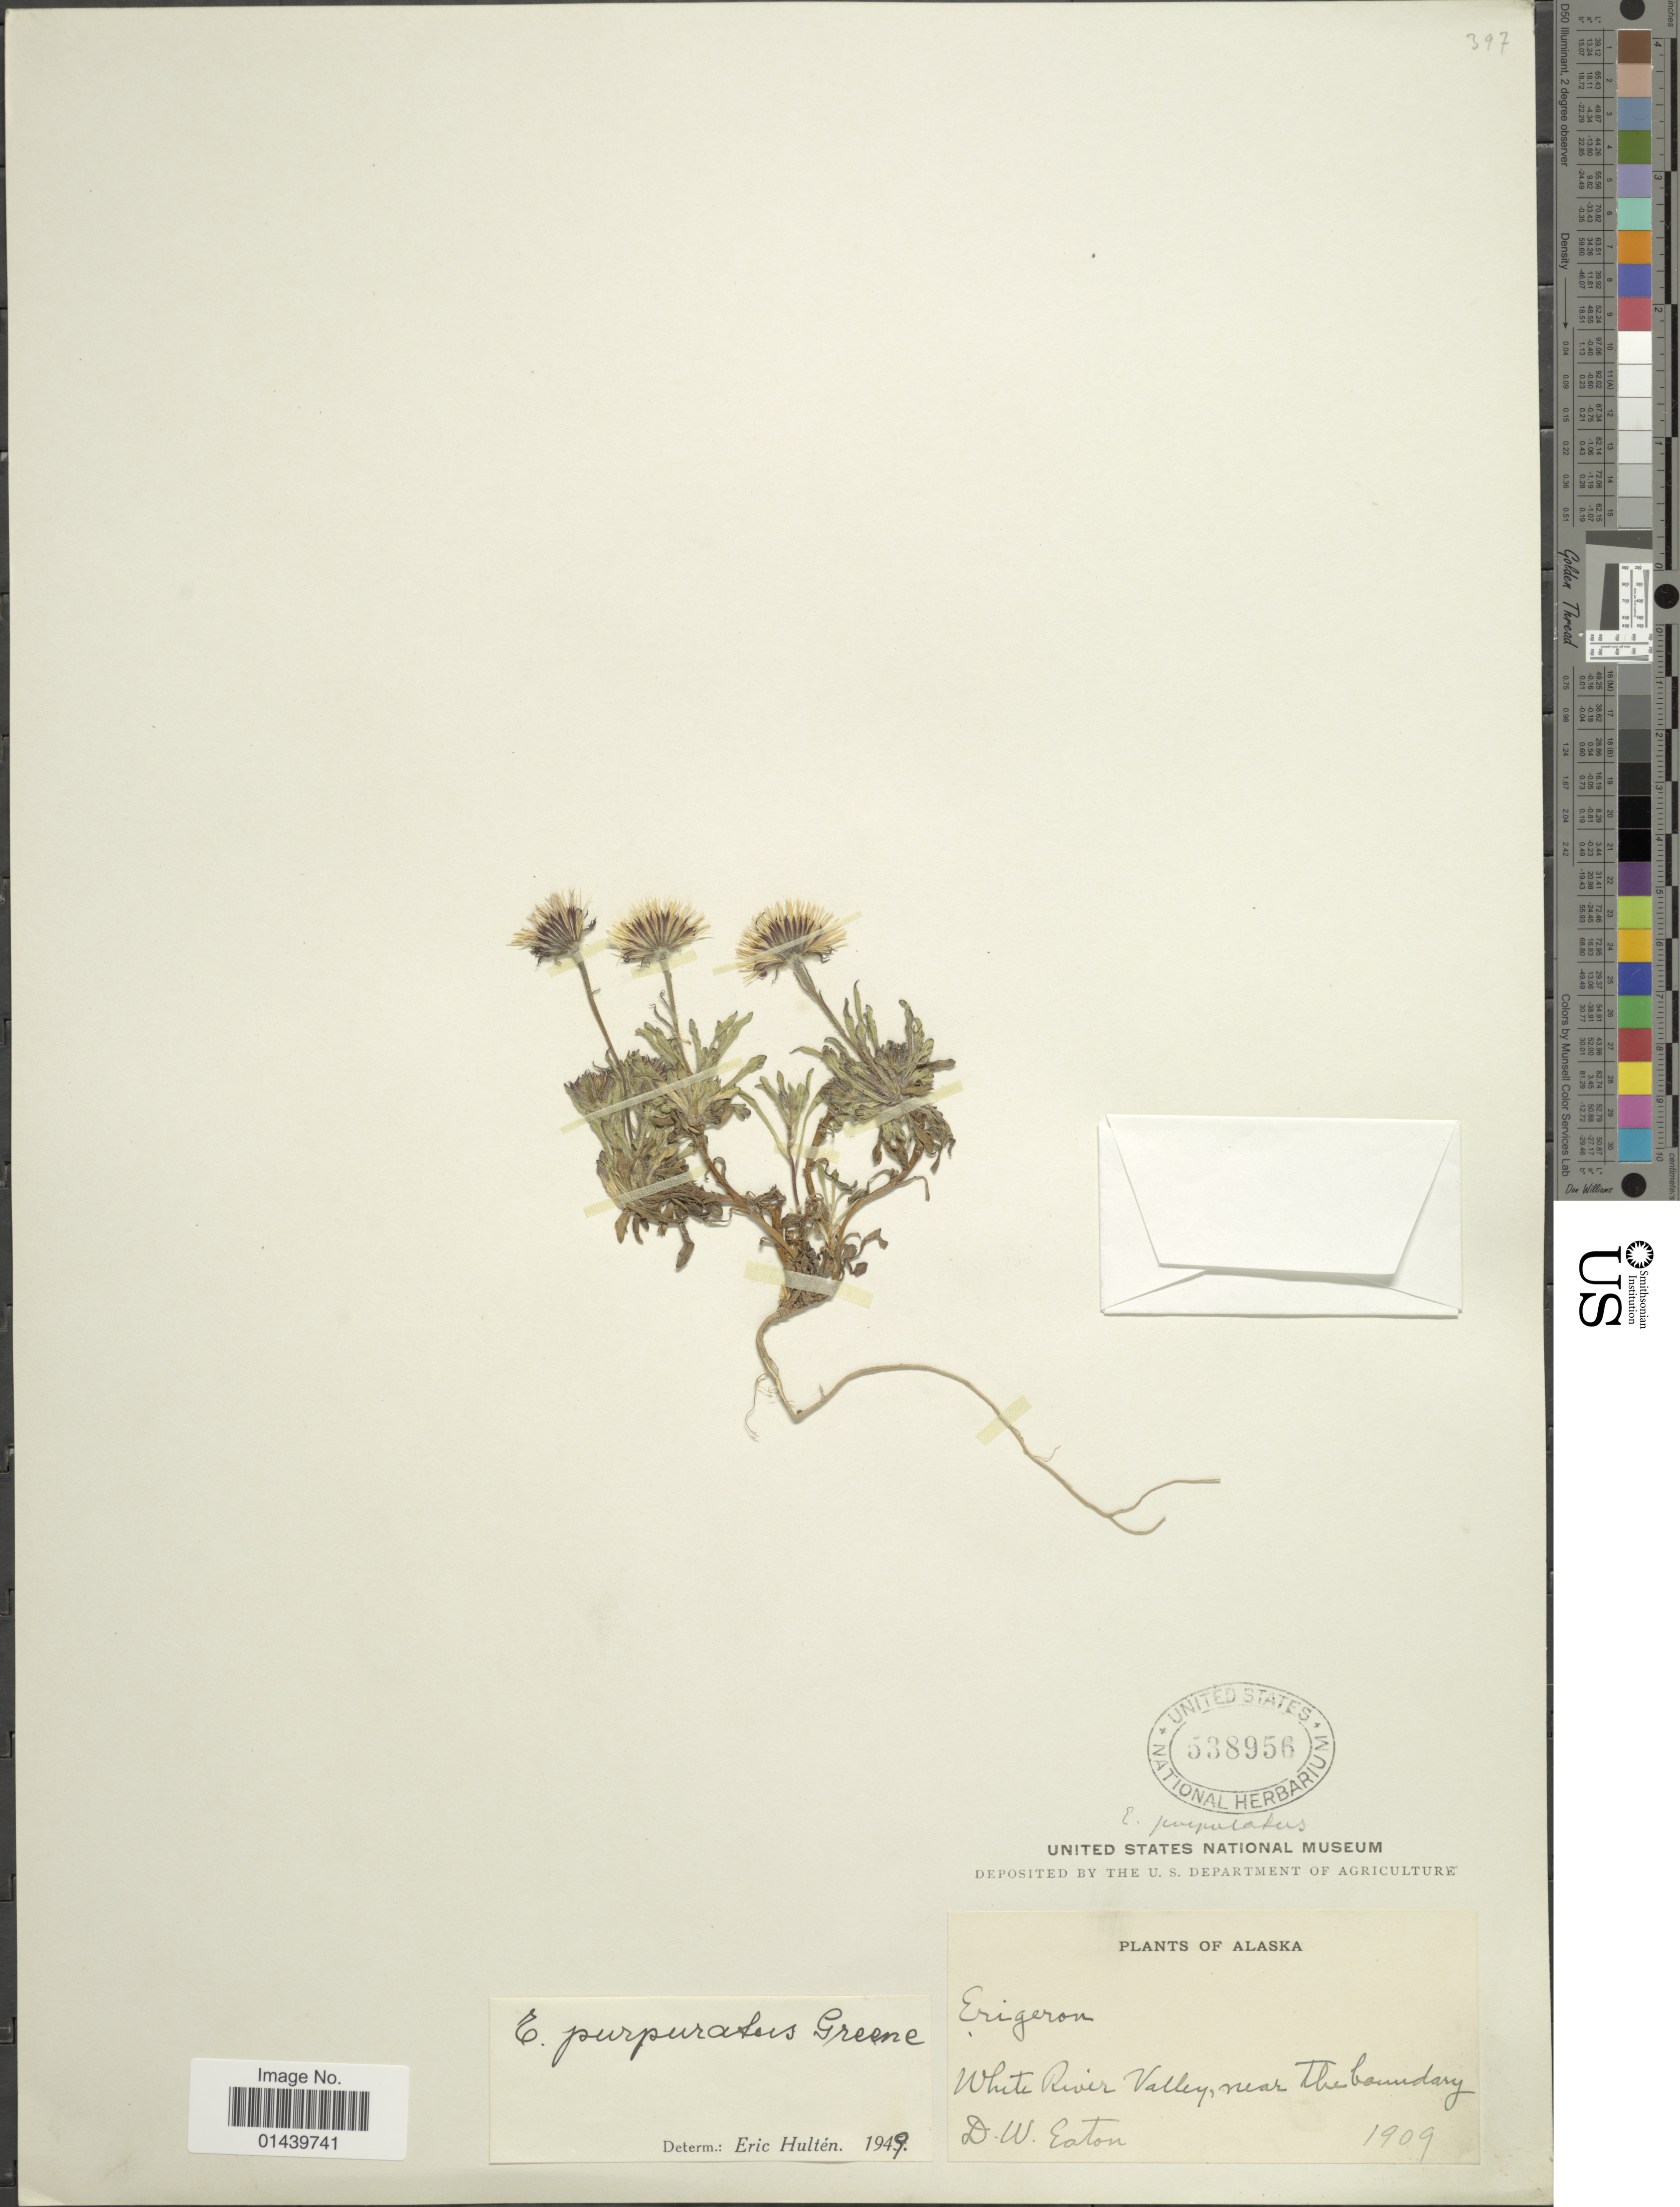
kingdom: Plantae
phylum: Tracheophyta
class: Magnoliopsida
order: Asterales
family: Asteraceae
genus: Erigeron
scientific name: Erigeron purpuratus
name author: Greene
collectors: D. Eaton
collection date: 1909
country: United States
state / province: Alaska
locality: White River Valley, near The baundary.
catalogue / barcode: US 538956